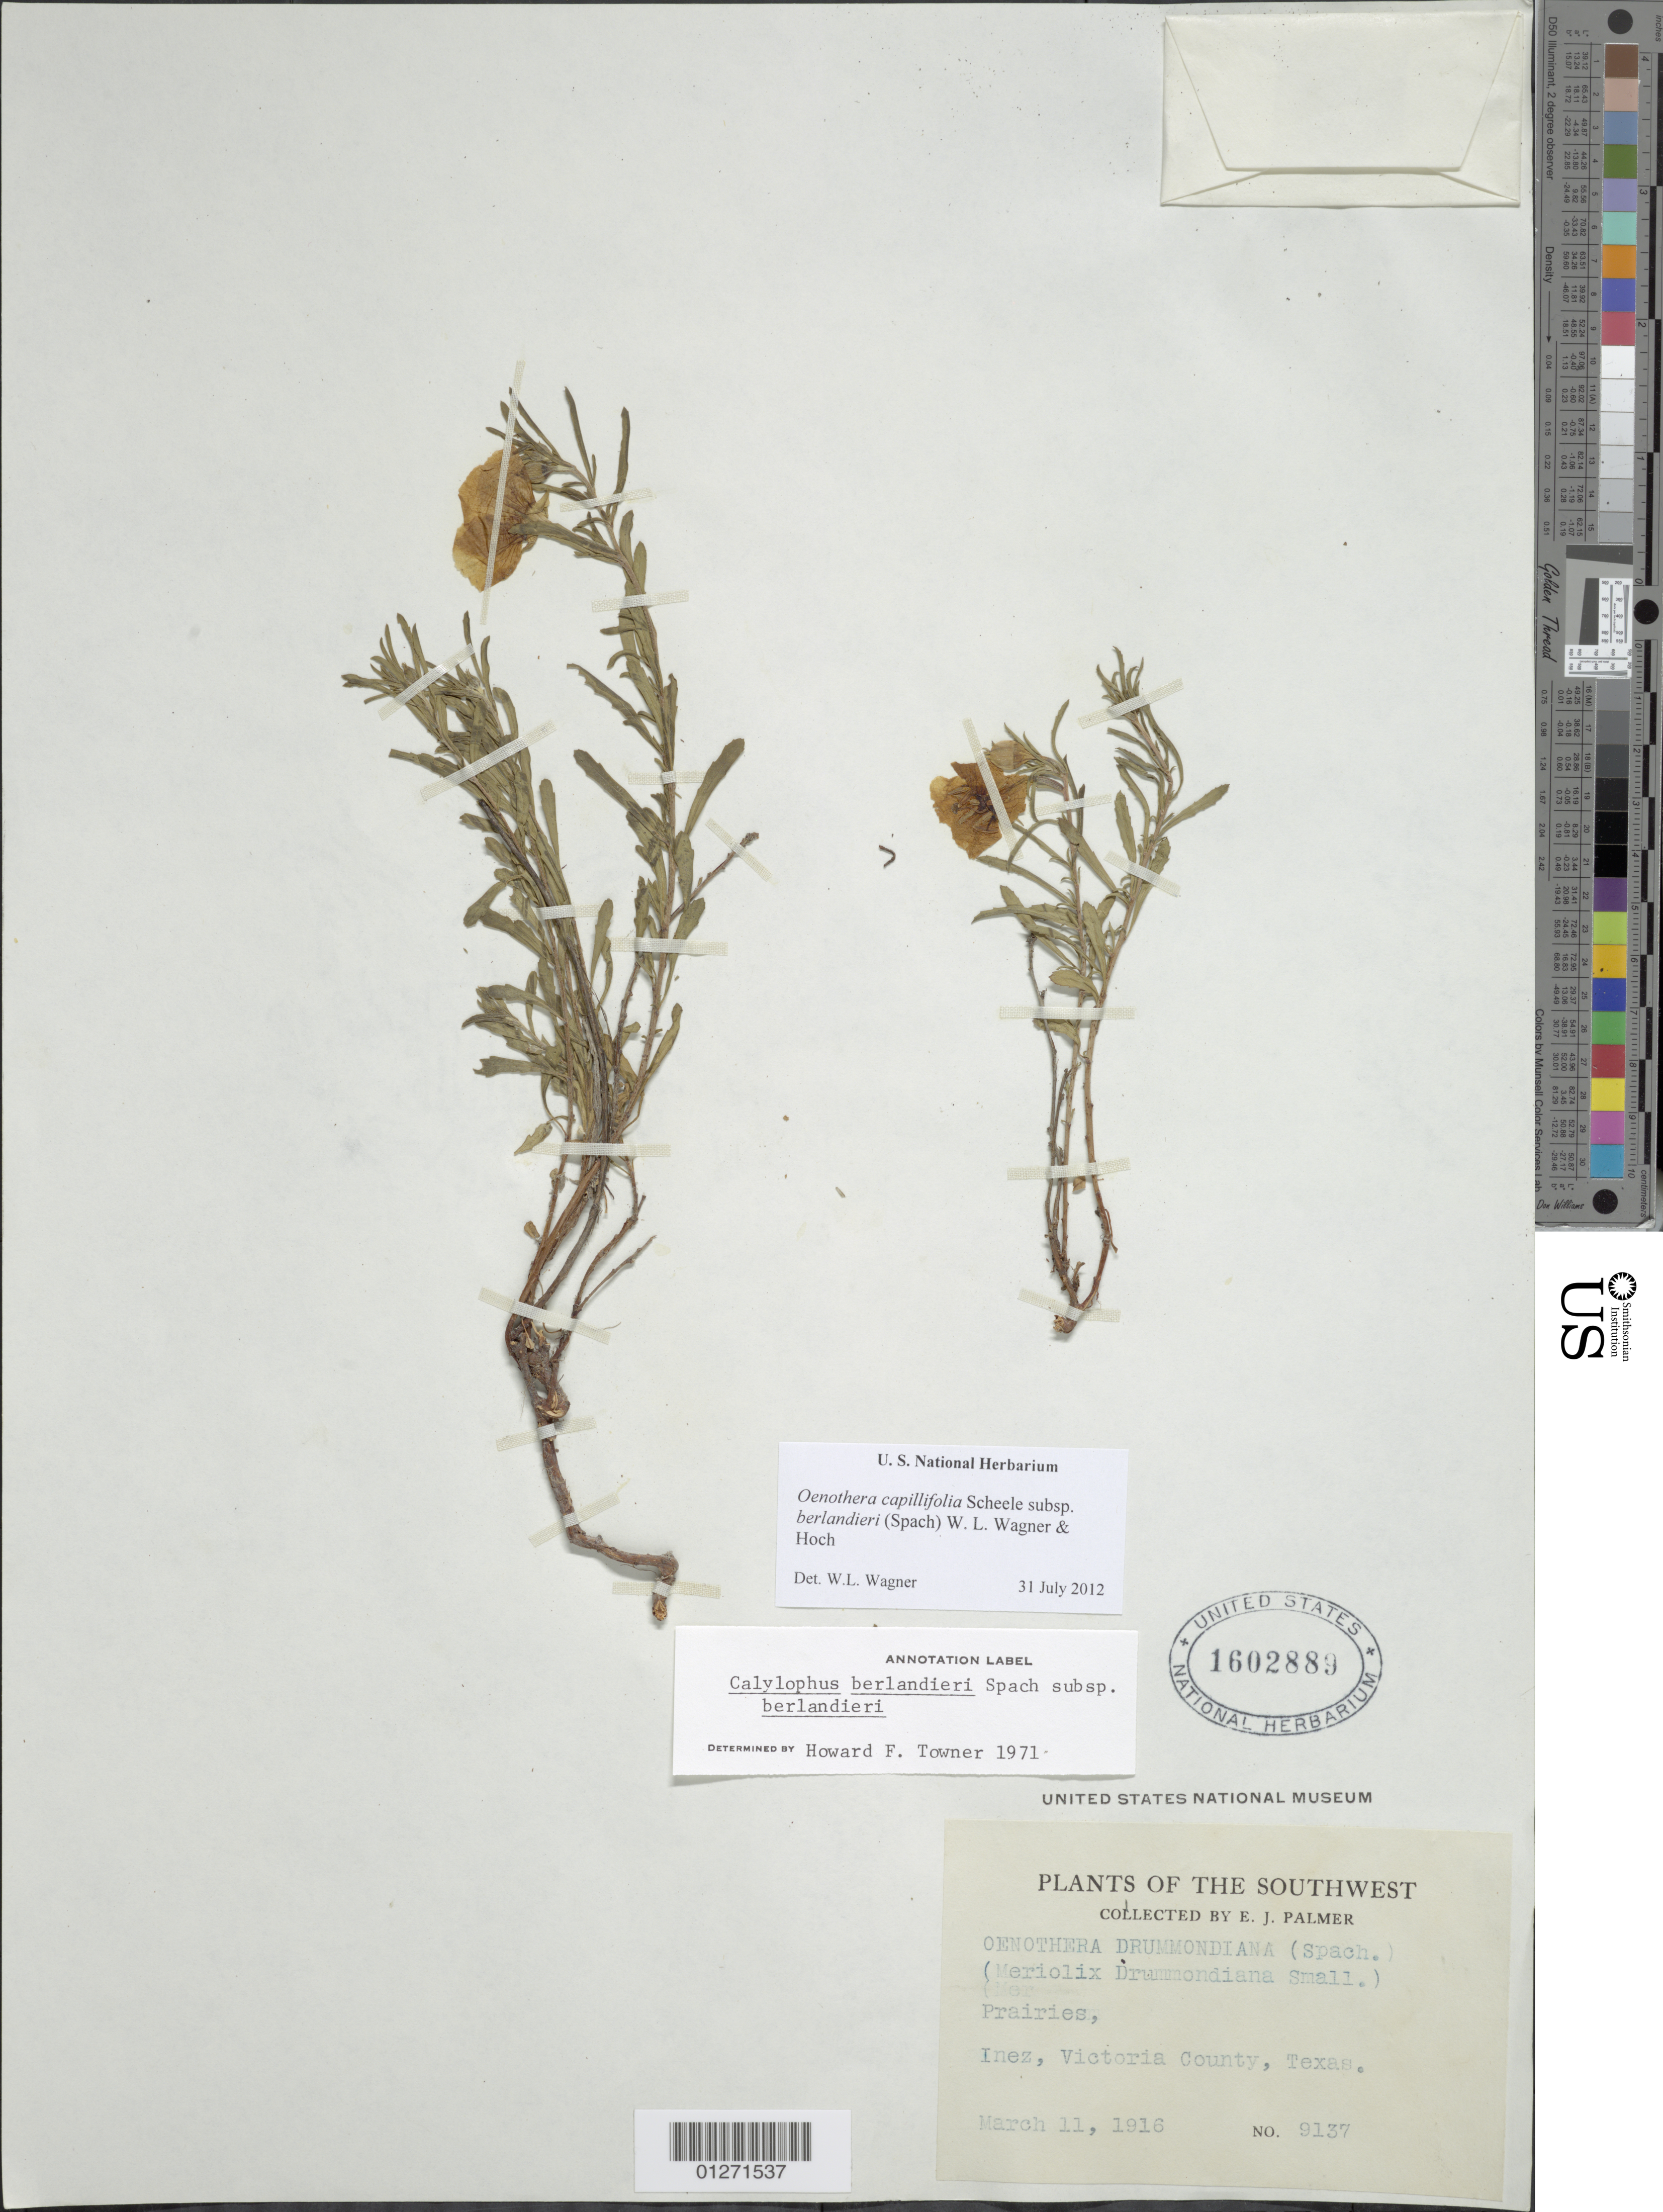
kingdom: Plantae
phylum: Tracheophyta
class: Magnoliopsida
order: Myrtales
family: Onagraceae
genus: Oenothera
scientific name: Oenothera capillifolia subsp. berlandieri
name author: (Spach) W.L. Wagner & Hoch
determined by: Wagner, W. L., (BOT), Smithsonian Institution - National Museum of Natural History (UNITED STATES)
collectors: E. J. Palmer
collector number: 9137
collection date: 1916-03-11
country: United States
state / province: Texas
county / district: Victoria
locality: Inez.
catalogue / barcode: US 1602889